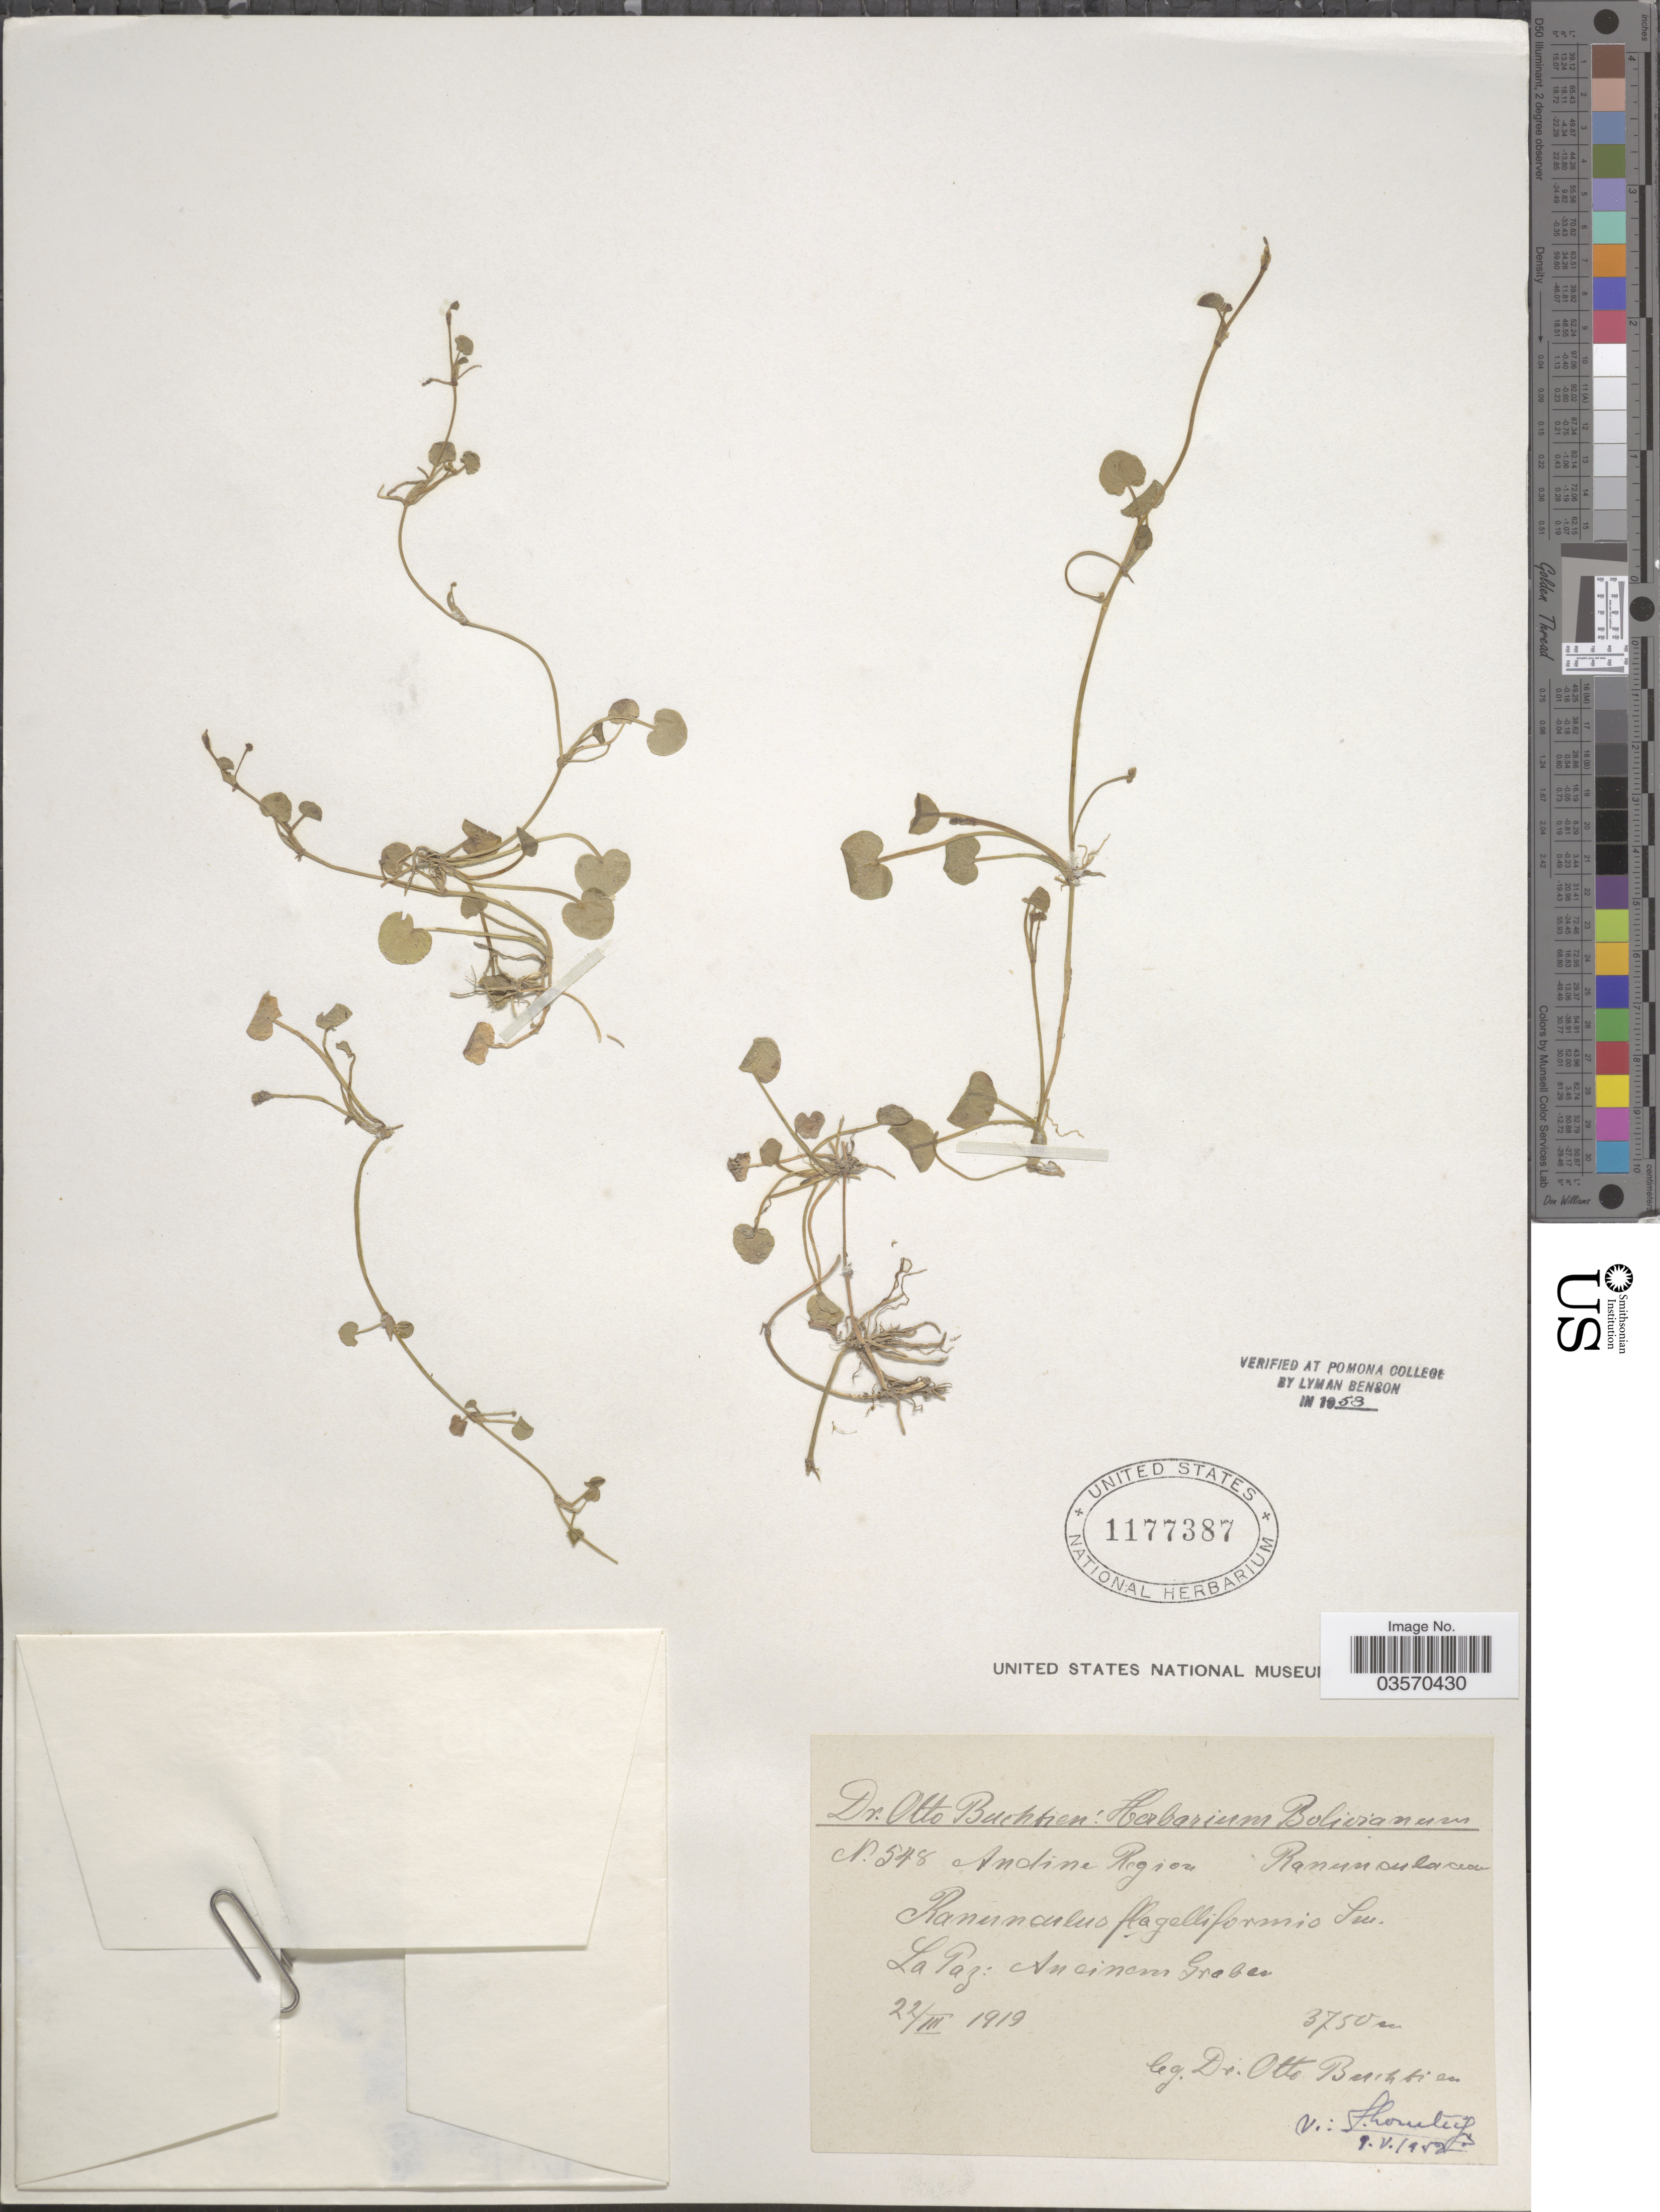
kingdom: Plantae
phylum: Tracheophyta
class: Magnoliopsida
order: Ranunculales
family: Ranunculaceae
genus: Ranunculus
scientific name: Ranunculus flagelliformis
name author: Sm.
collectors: O. Buchtien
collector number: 548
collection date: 1919-03-22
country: Bolivia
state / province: La Paz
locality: Andien Region. An einem Graben.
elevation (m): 3750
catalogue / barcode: US 1177387